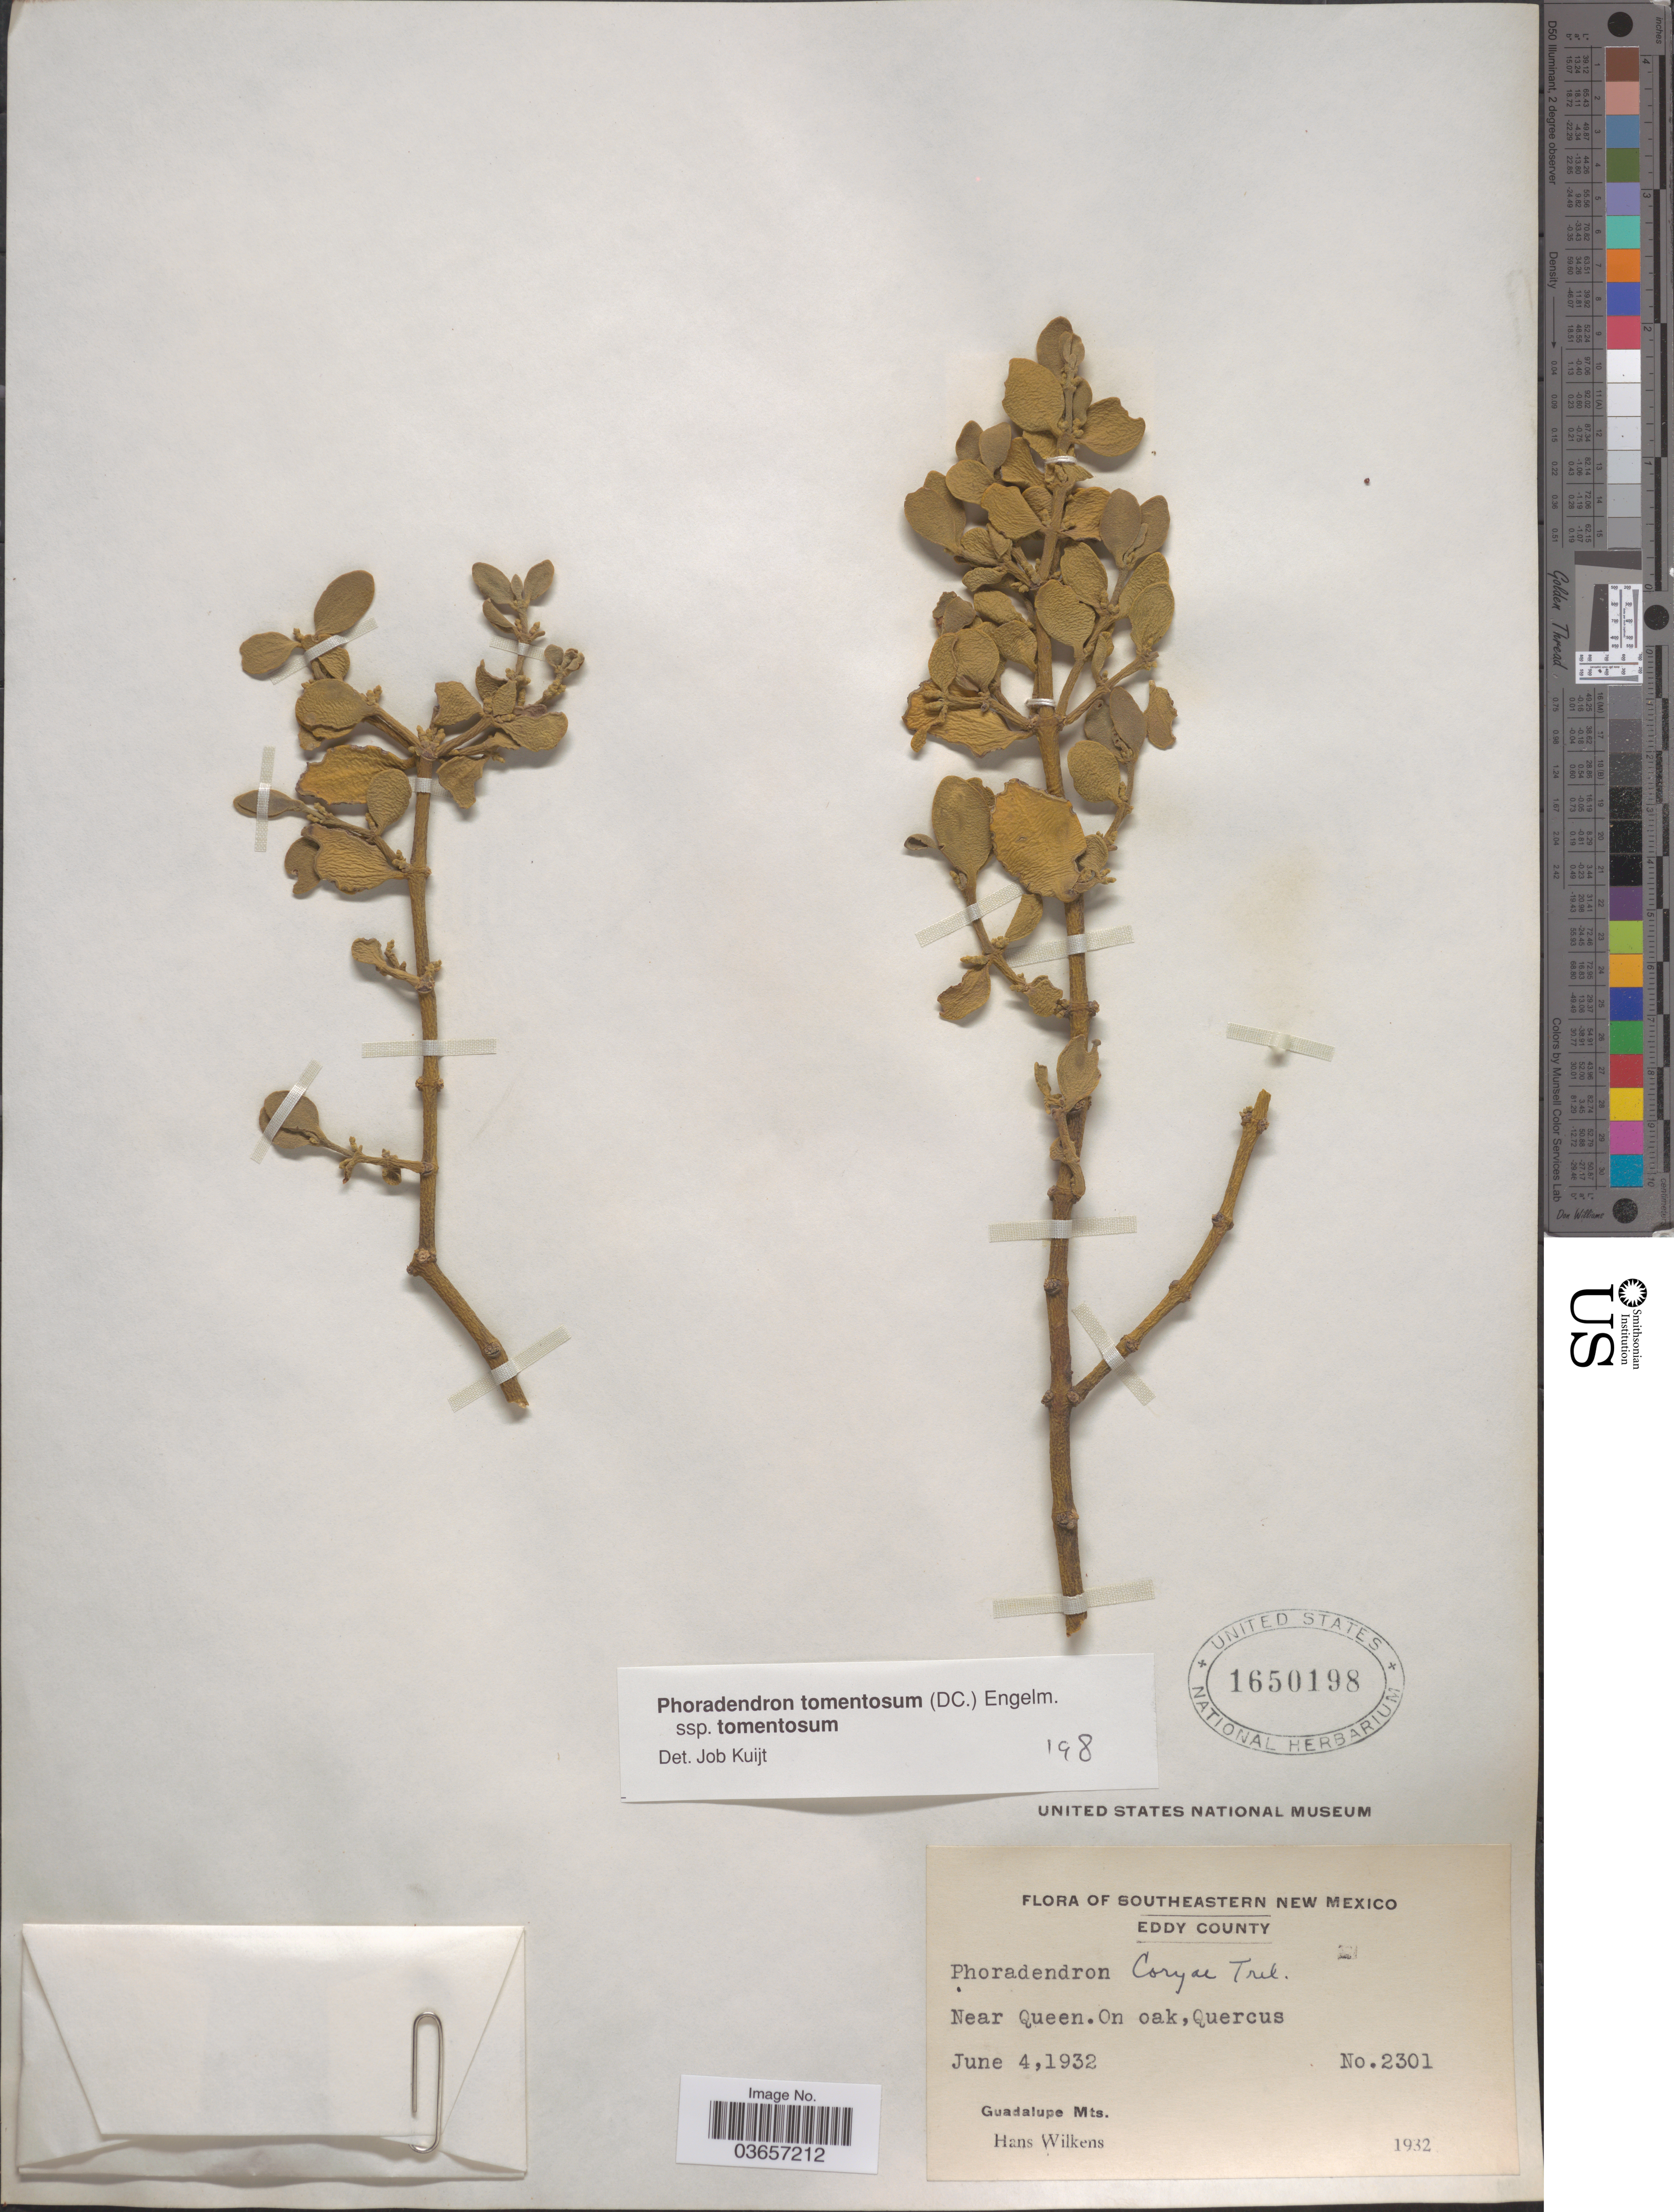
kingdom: Plantae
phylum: Tracheophyta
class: Magnoliopsida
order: Santalales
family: Viscaceae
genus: Phoradendron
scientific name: Phoradendron tomentosum subsp. tomentosum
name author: DC.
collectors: H. Wilkens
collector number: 2301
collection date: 1932-06-04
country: United States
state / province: New Mexico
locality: Southeastern New Mexico. Eddy County. Near Queen. Guadalupe Mts.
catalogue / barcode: US 1650198